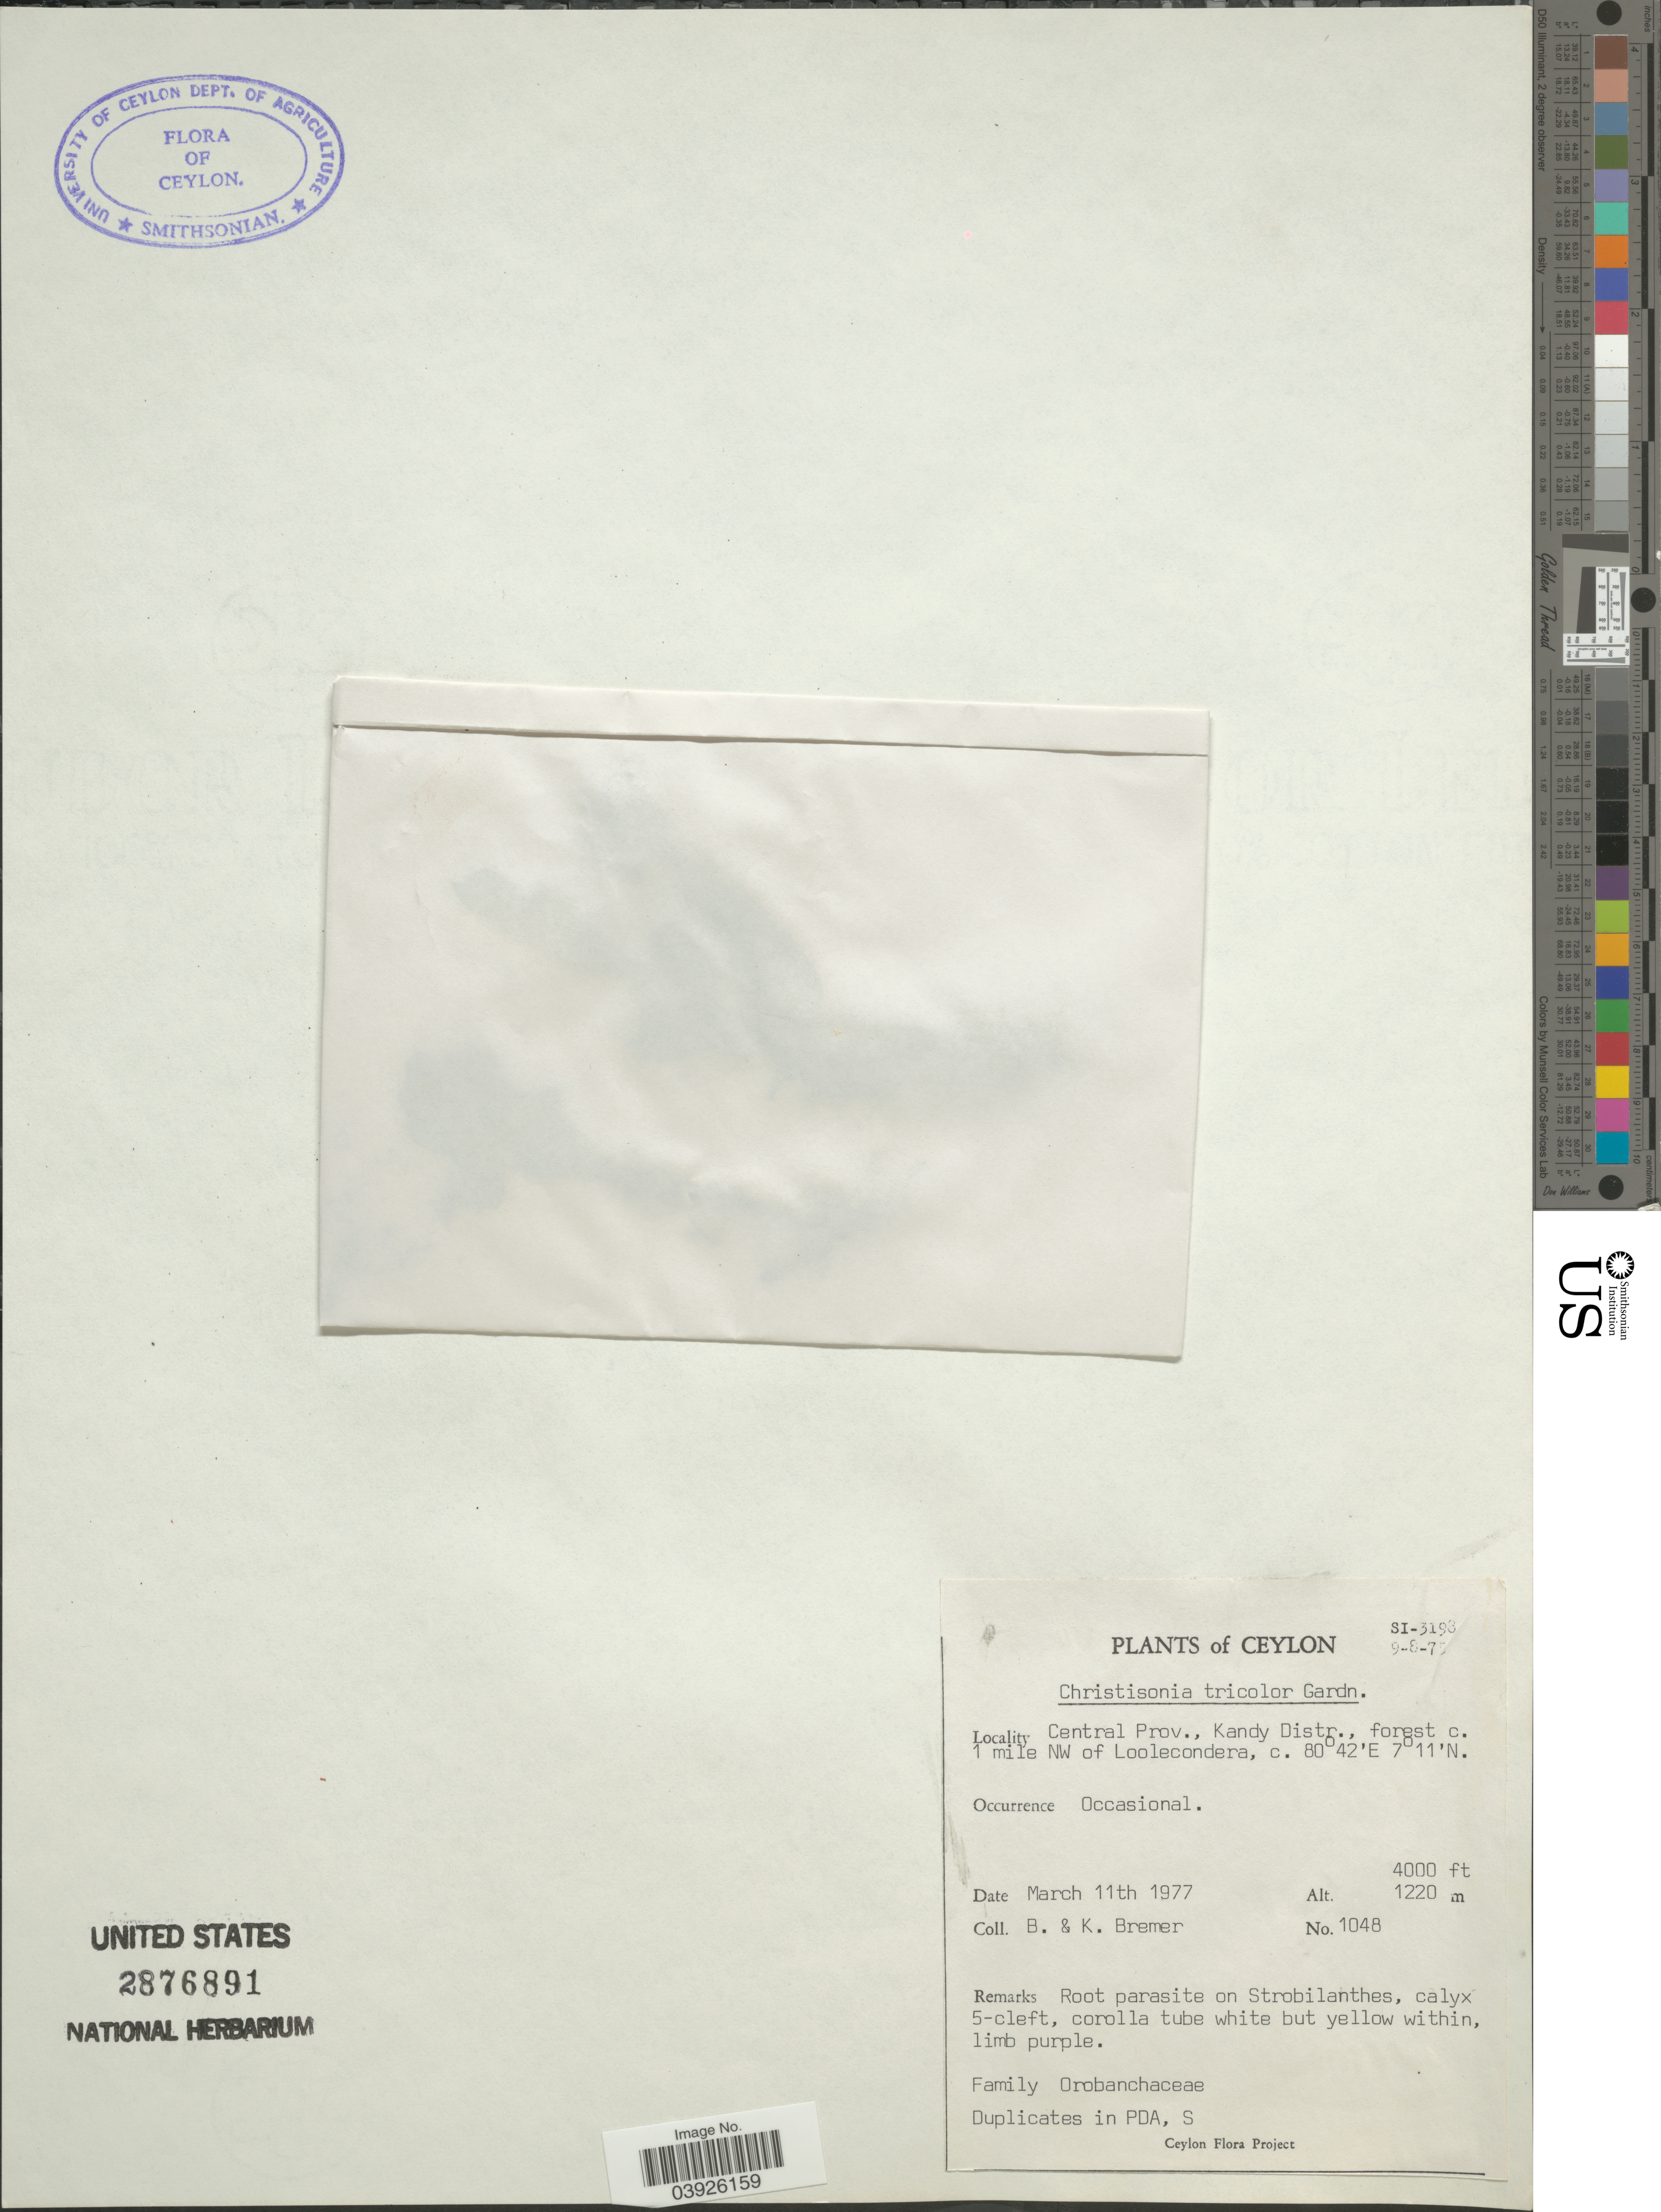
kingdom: Plantae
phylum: Tracheophyta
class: Magnoliopsida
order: Lamiales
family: Orobanchaceae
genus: Christisonia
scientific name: Christisonia tricolor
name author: Gardner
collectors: B. Bremer & K. Bremer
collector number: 1048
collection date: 1977-03-11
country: Sri Lanka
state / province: Central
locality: Ceylon. Kandy Distr. forest c. 1 miles NW of Loolecondera.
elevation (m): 1220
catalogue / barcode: US 2876891